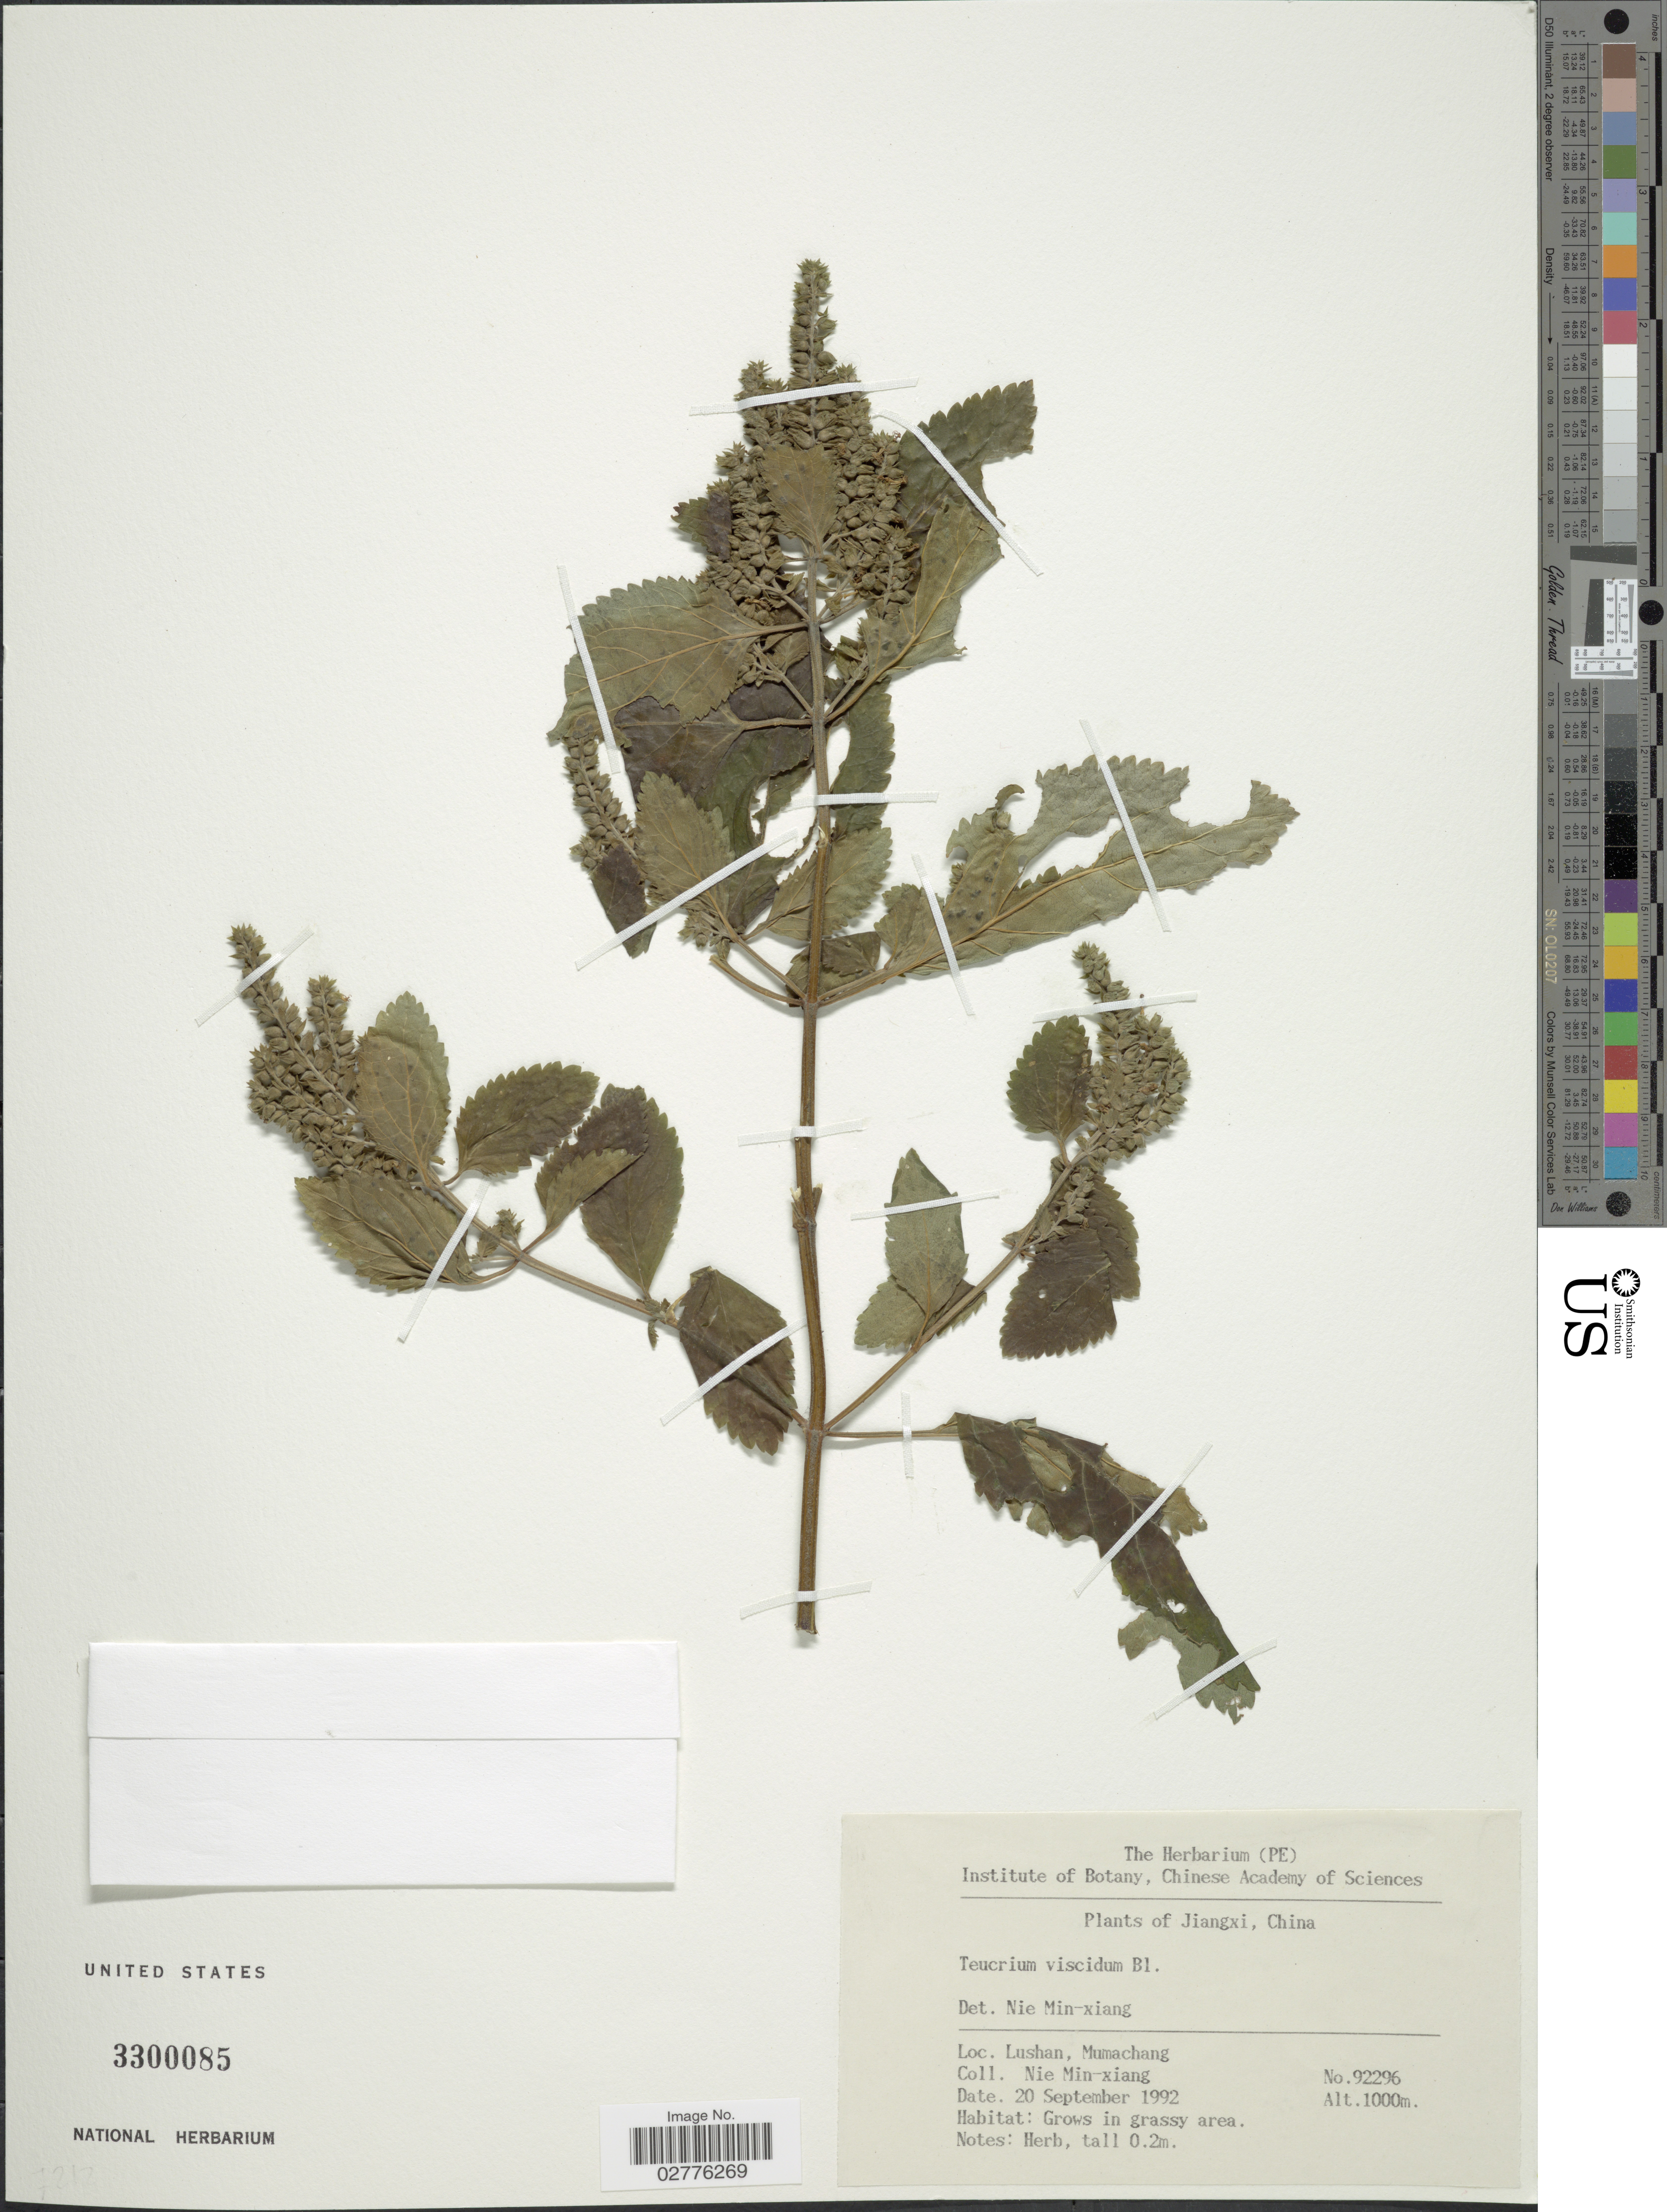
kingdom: Plantae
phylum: Tracheophyta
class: Magnoliopsida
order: Lamiales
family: Lamiaceae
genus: Teucrium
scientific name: Teucrium viscidum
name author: Blume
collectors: M. Nie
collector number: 92296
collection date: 1992-09-20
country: China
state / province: Jiangxi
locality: Lushan, Mumachang.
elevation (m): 1000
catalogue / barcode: US 3300085